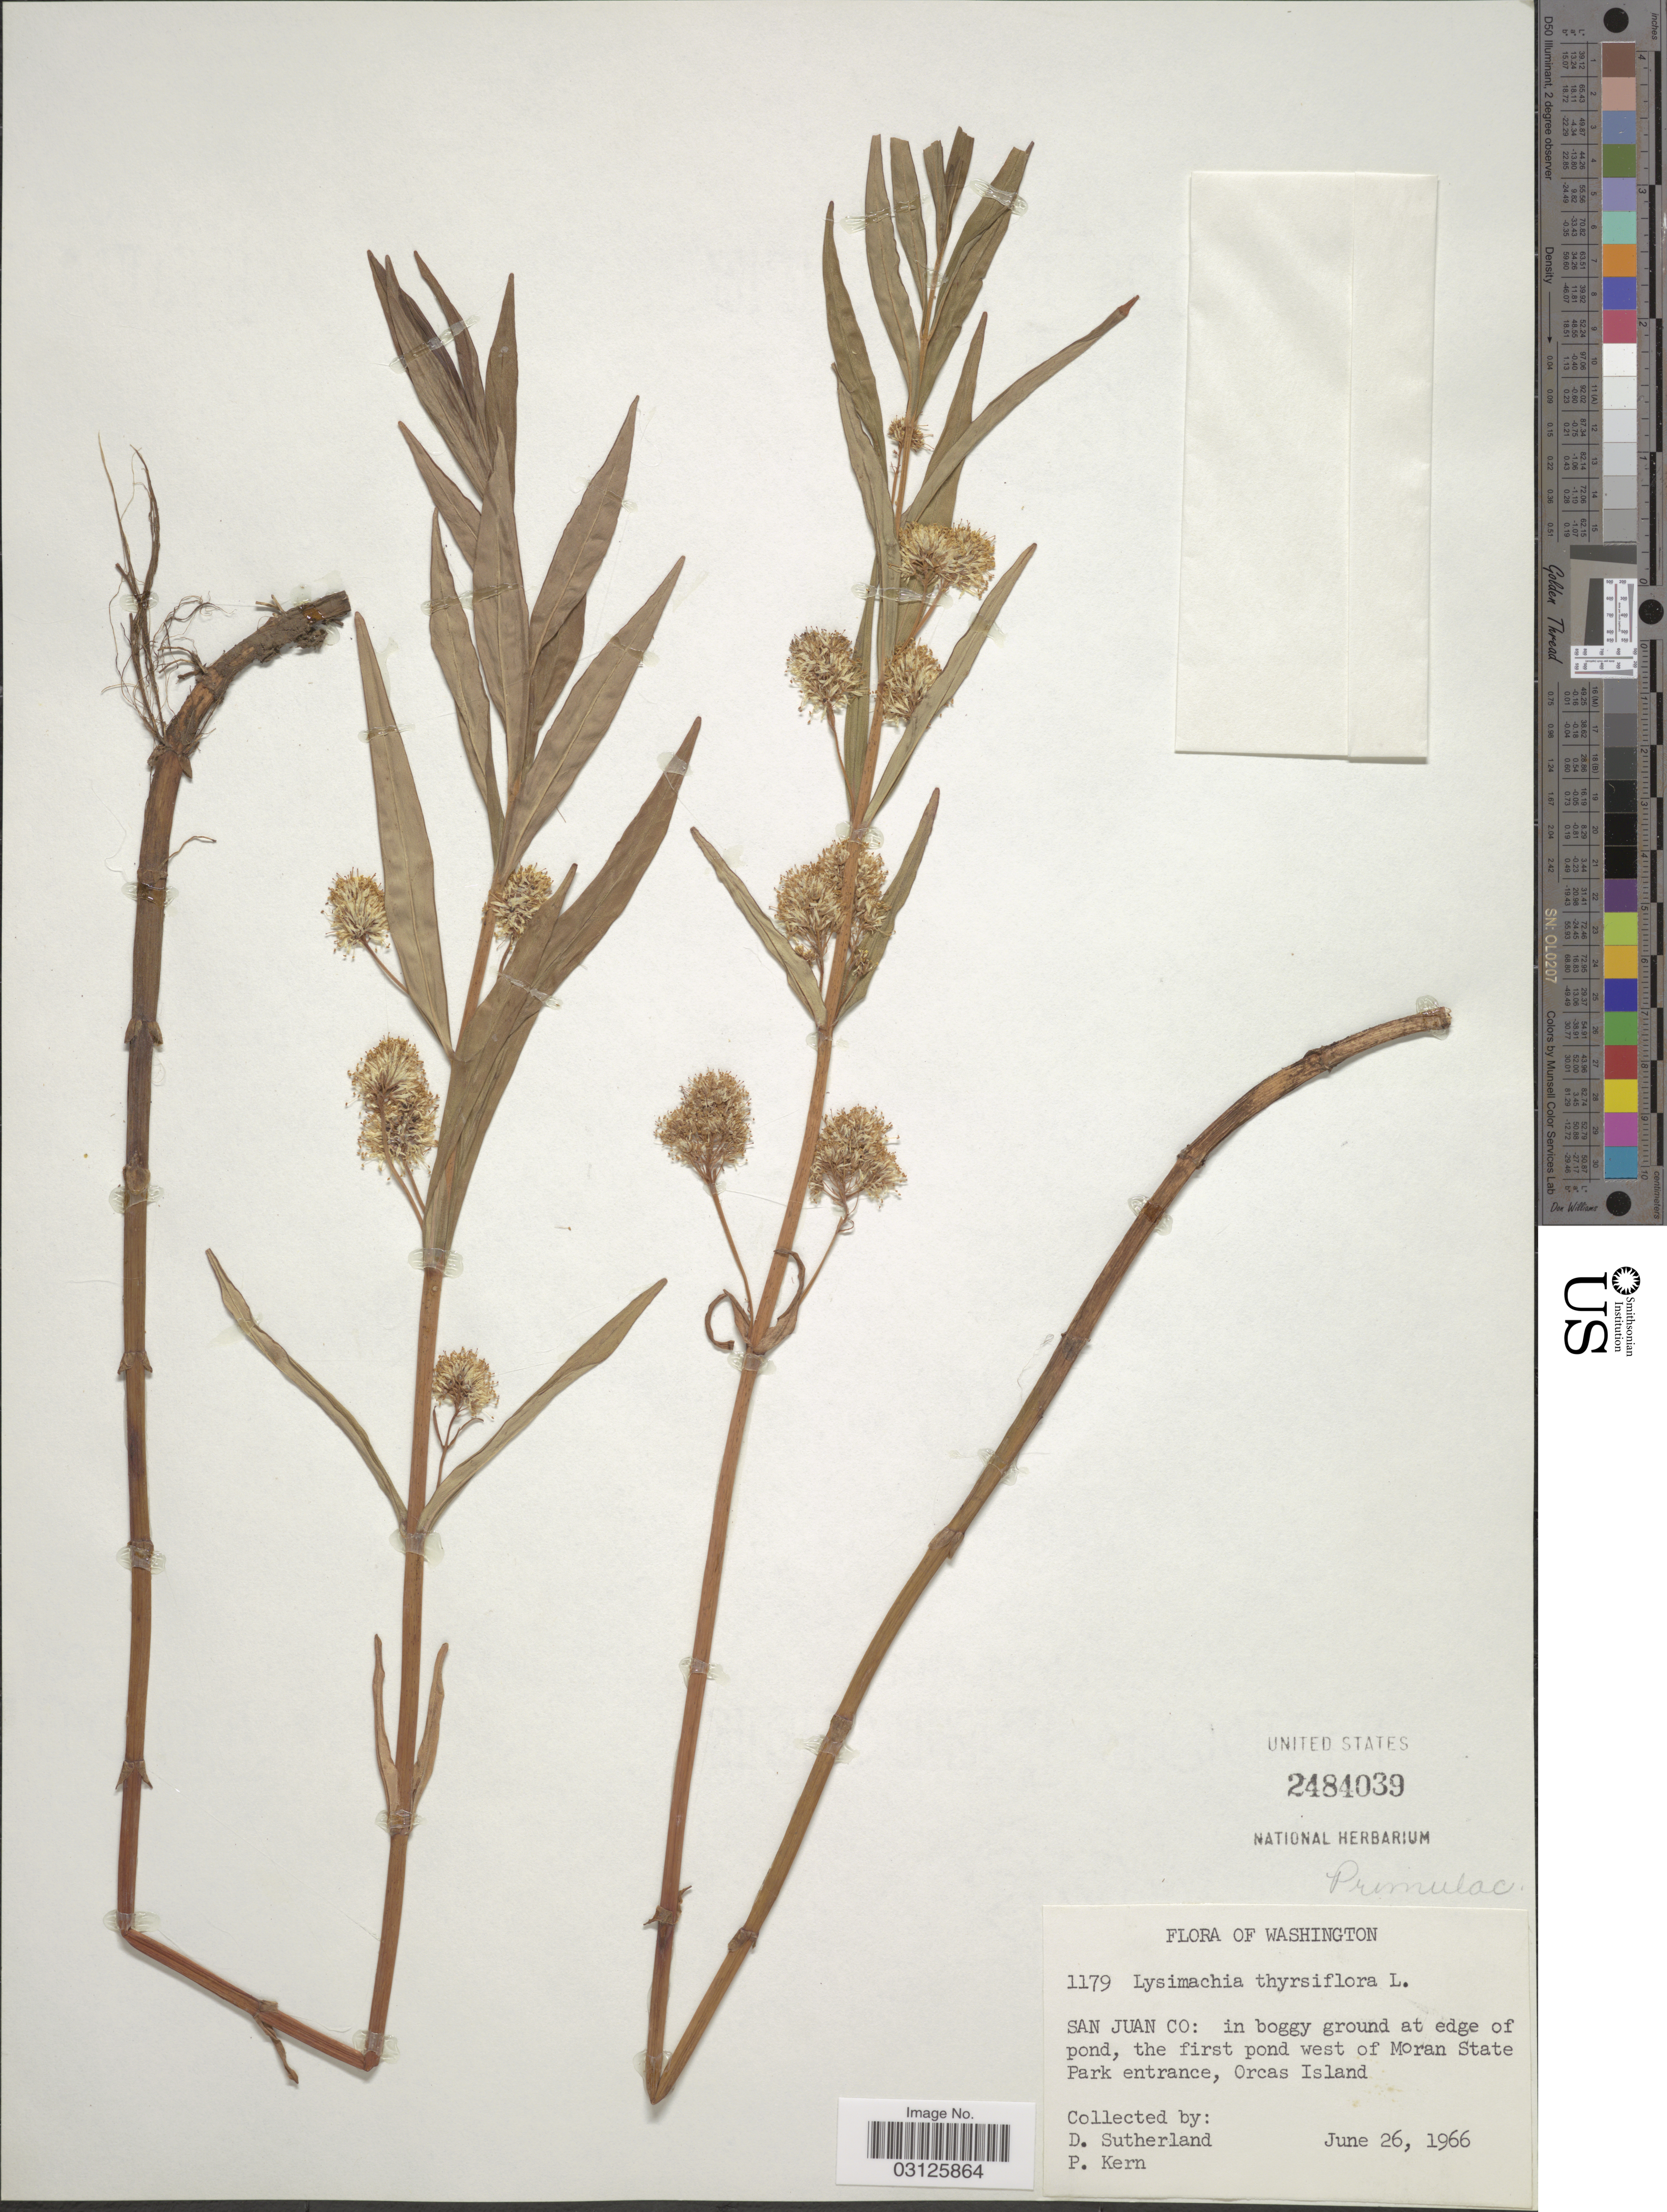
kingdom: Plantae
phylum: Tracheophyta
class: Magnoliopsida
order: Ericales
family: Primulaceae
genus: Lysimachia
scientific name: Lysimachia thyrsiflora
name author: L.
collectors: D. Sutherland & P. M. Kern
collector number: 1179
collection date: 1966-06-26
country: United States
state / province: Washington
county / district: San Juan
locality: San Juan Co: in boggy ground at edge of pond, the first pond west of Moran State Park entrance, Orcas Island.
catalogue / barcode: US 2484039